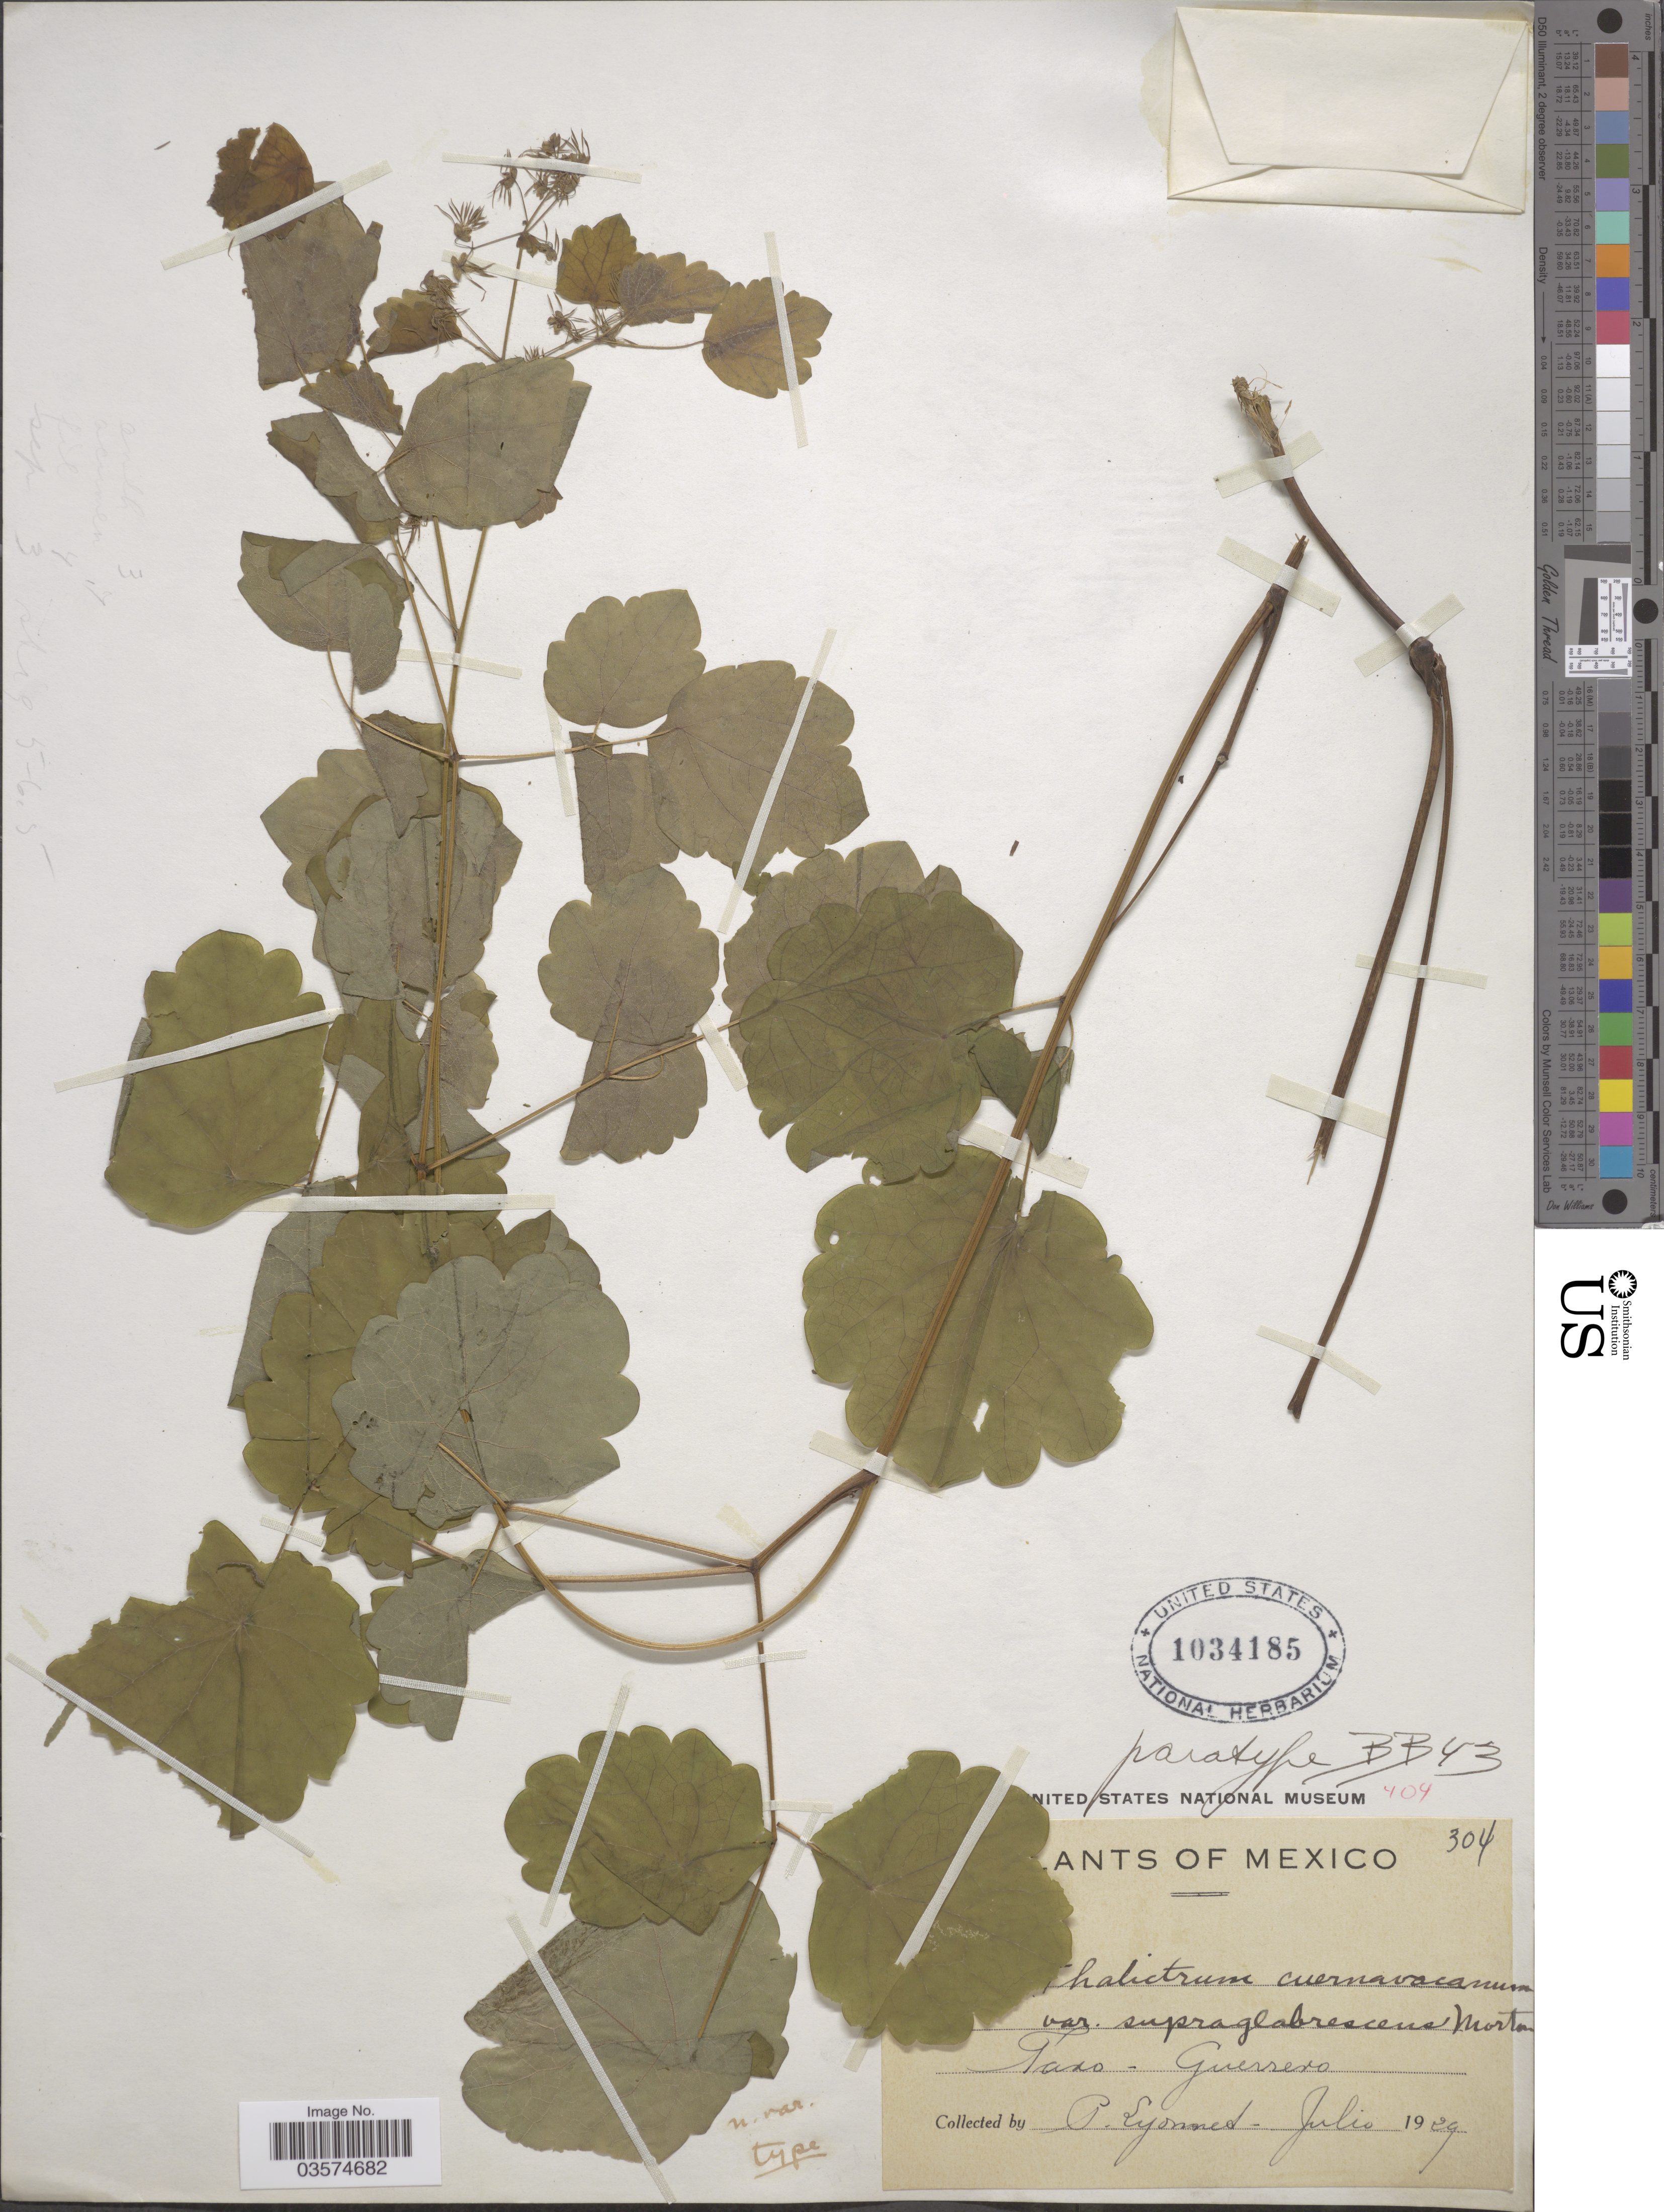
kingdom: Plantae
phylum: Tracheophyta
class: Magnoliopsida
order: Ranunculales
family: Ranunculaceae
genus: Thalictrum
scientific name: Thalictrum cuernavacanum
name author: Rose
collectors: P. Lyonnet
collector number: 304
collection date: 1929-07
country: Mexico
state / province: Guerrero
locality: Taxo.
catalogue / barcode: US 1034185